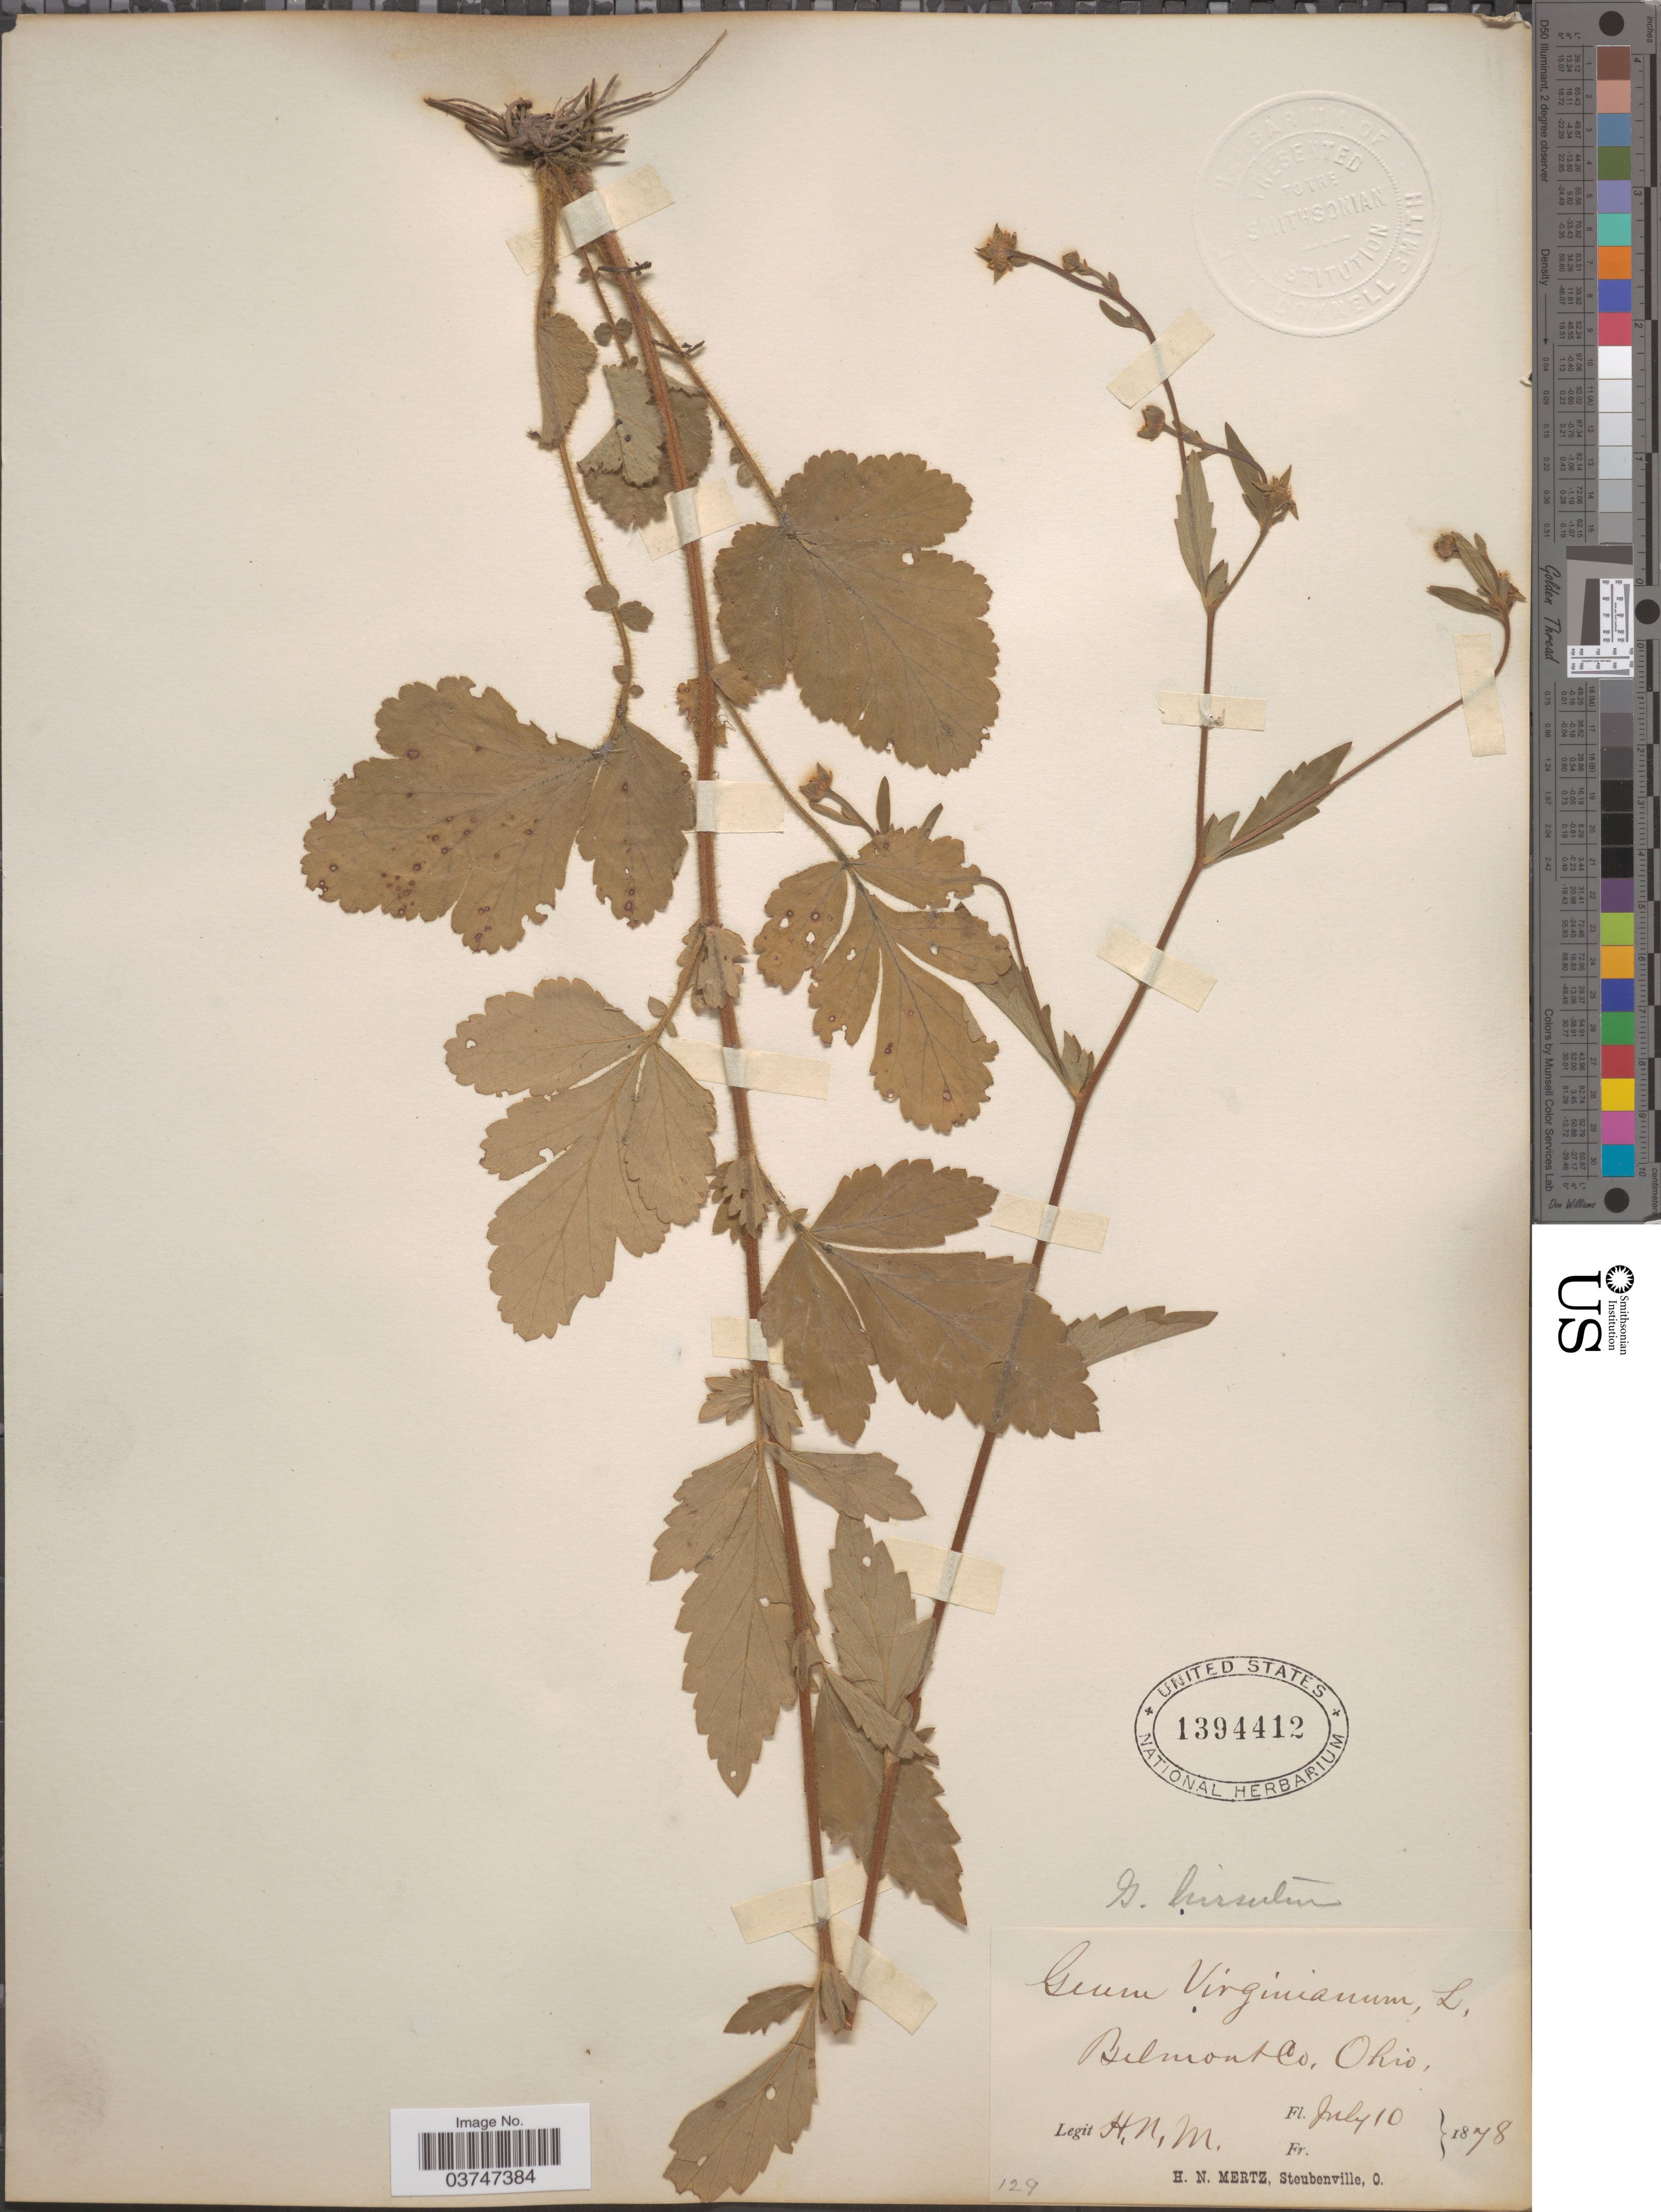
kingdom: Plantae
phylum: Tracheophyta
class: Magnoliopsida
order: Rosales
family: Rosaceae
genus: Geum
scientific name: Geum hirsutum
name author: Muhl. ex Link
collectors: H. Mertz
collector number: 129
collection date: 1878-07-10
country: United States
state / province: Ohio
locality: Belmont Co.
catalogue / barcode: US 1394412